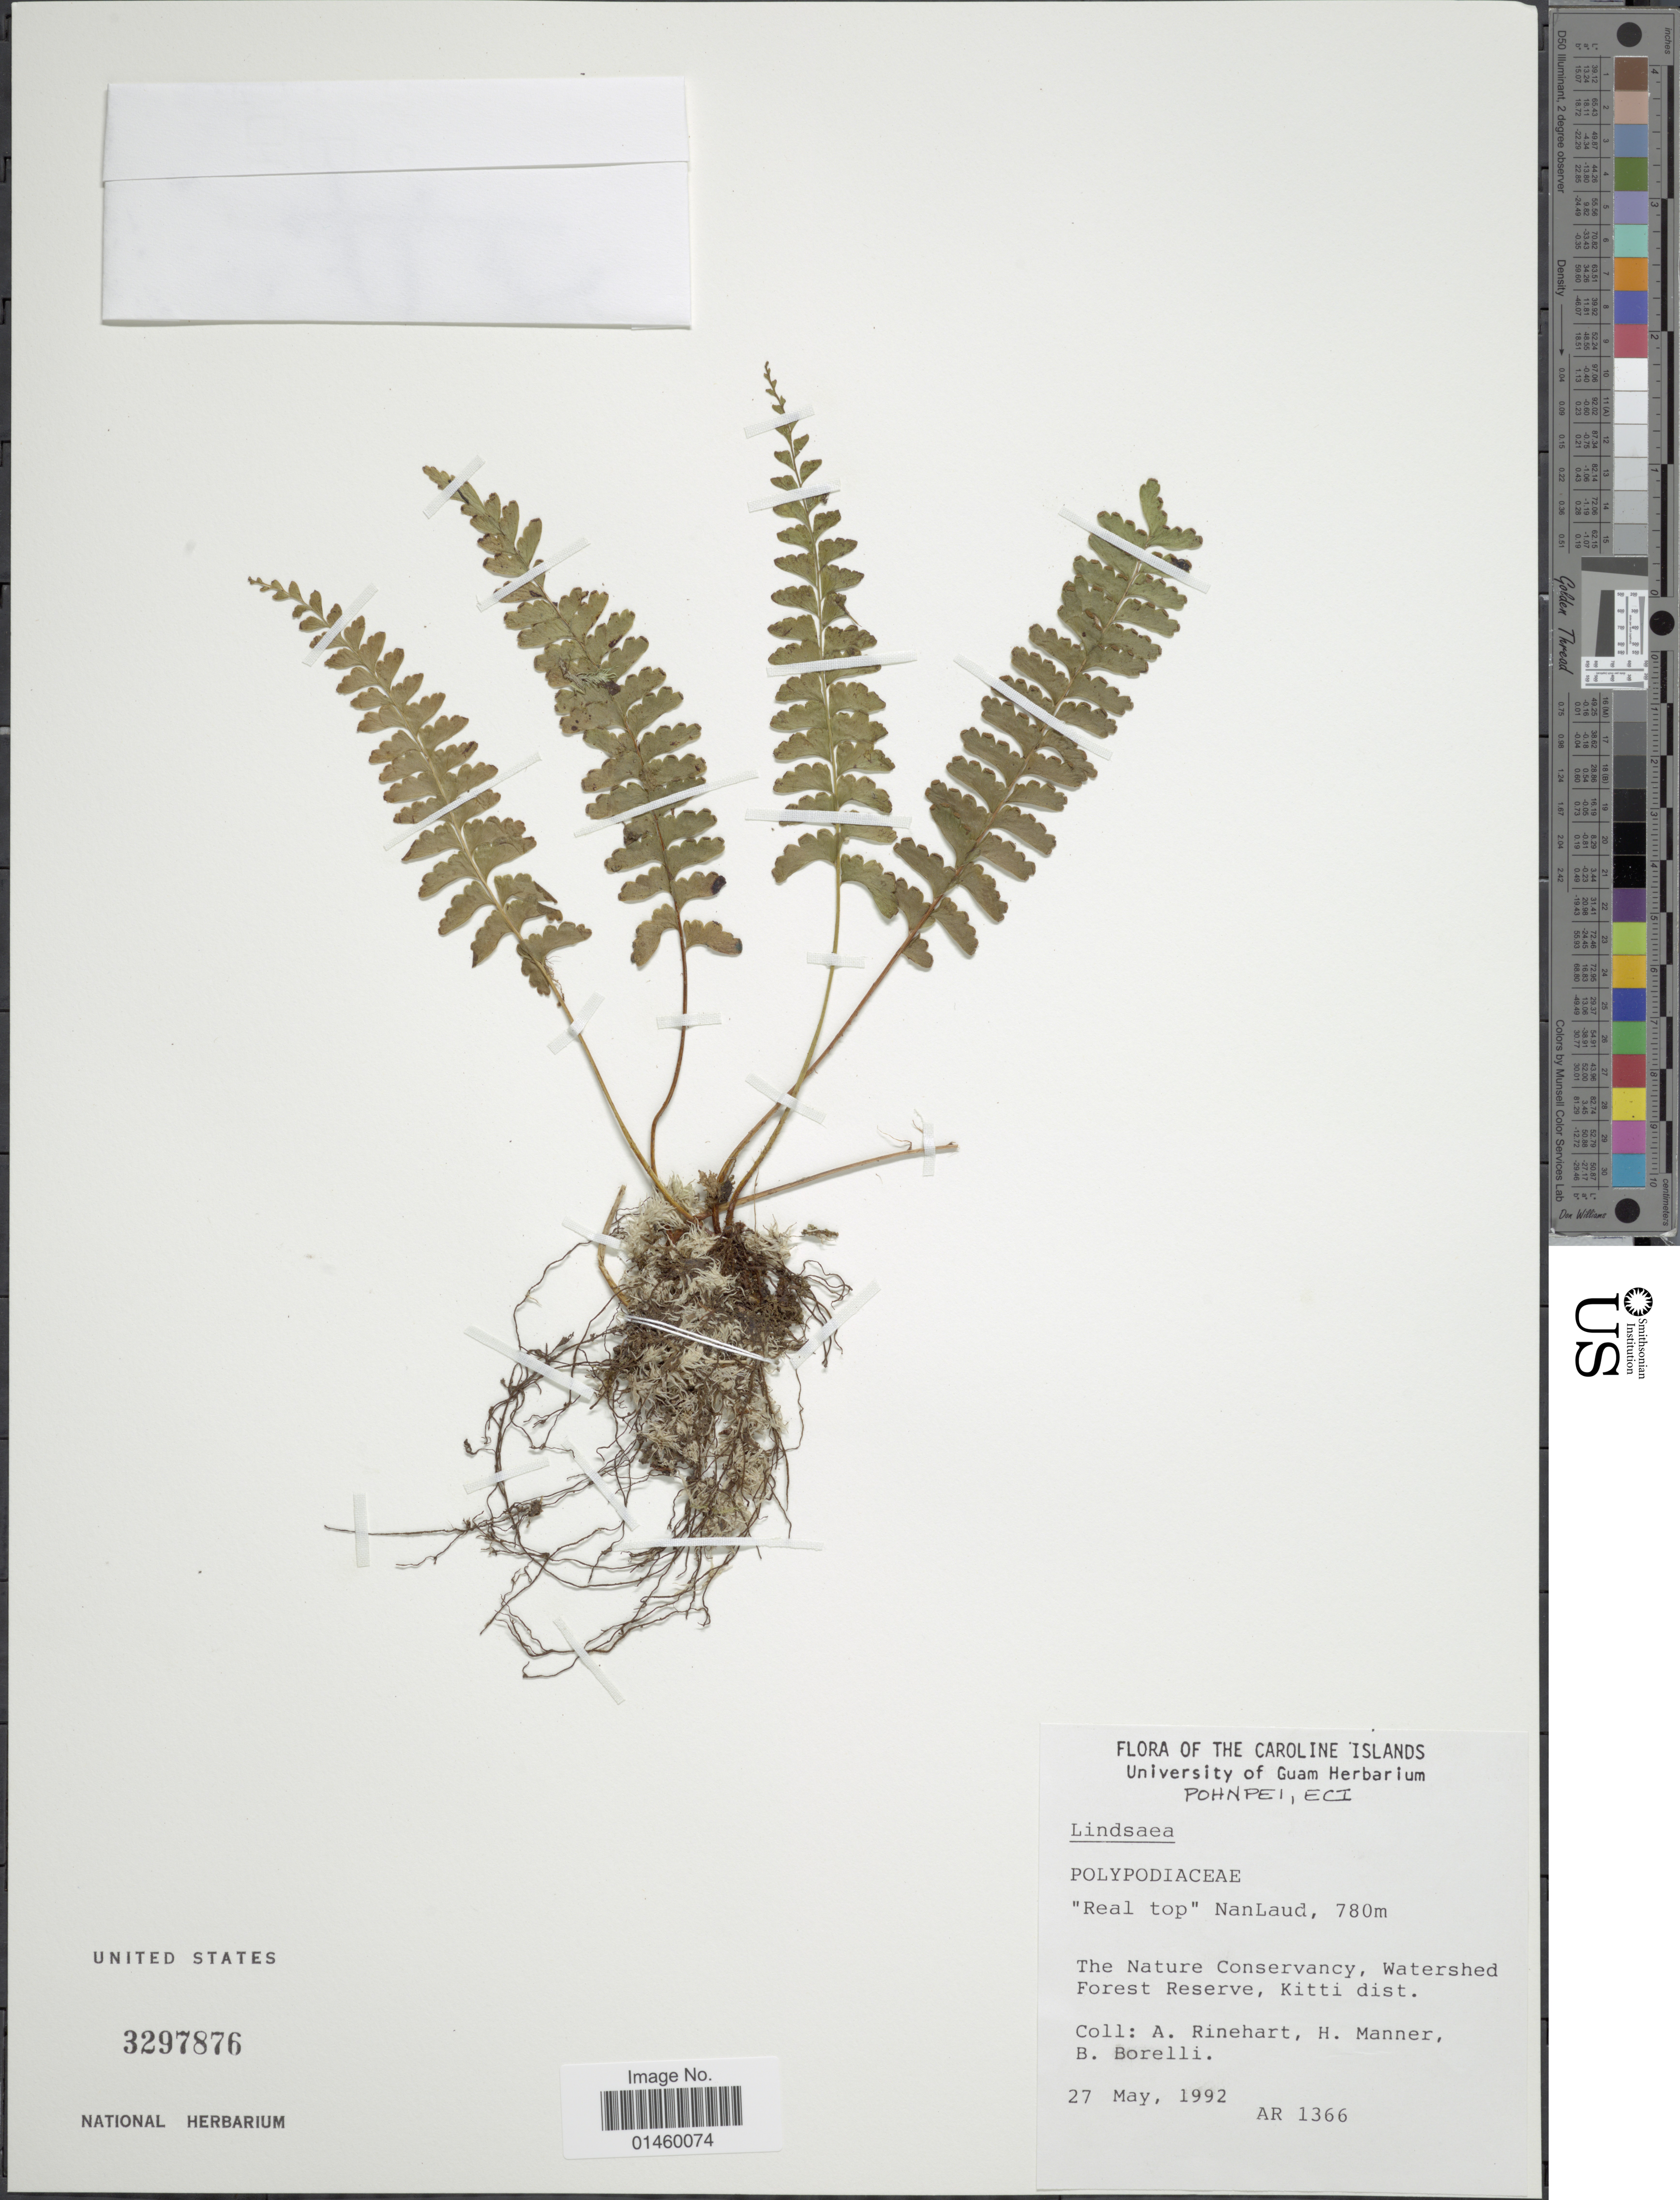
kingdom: Plantae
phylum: Tracheophyta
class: Polypodiopsida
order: Polypodiales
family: Lindsaeaceae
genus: Lindsaea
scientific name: Lindsaea sp.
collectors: A. Rinehart, H. Manner & B. Borelli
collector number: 1366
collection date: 1992-05-27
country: Micronesia, Federated States of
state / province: Pohnpei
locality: The Caroline Islands. ECI. 'Real top' NanLaud. The Nature Conservancy, Watershed Forest Reserve, Kitti dist.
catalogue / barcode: US 3297876